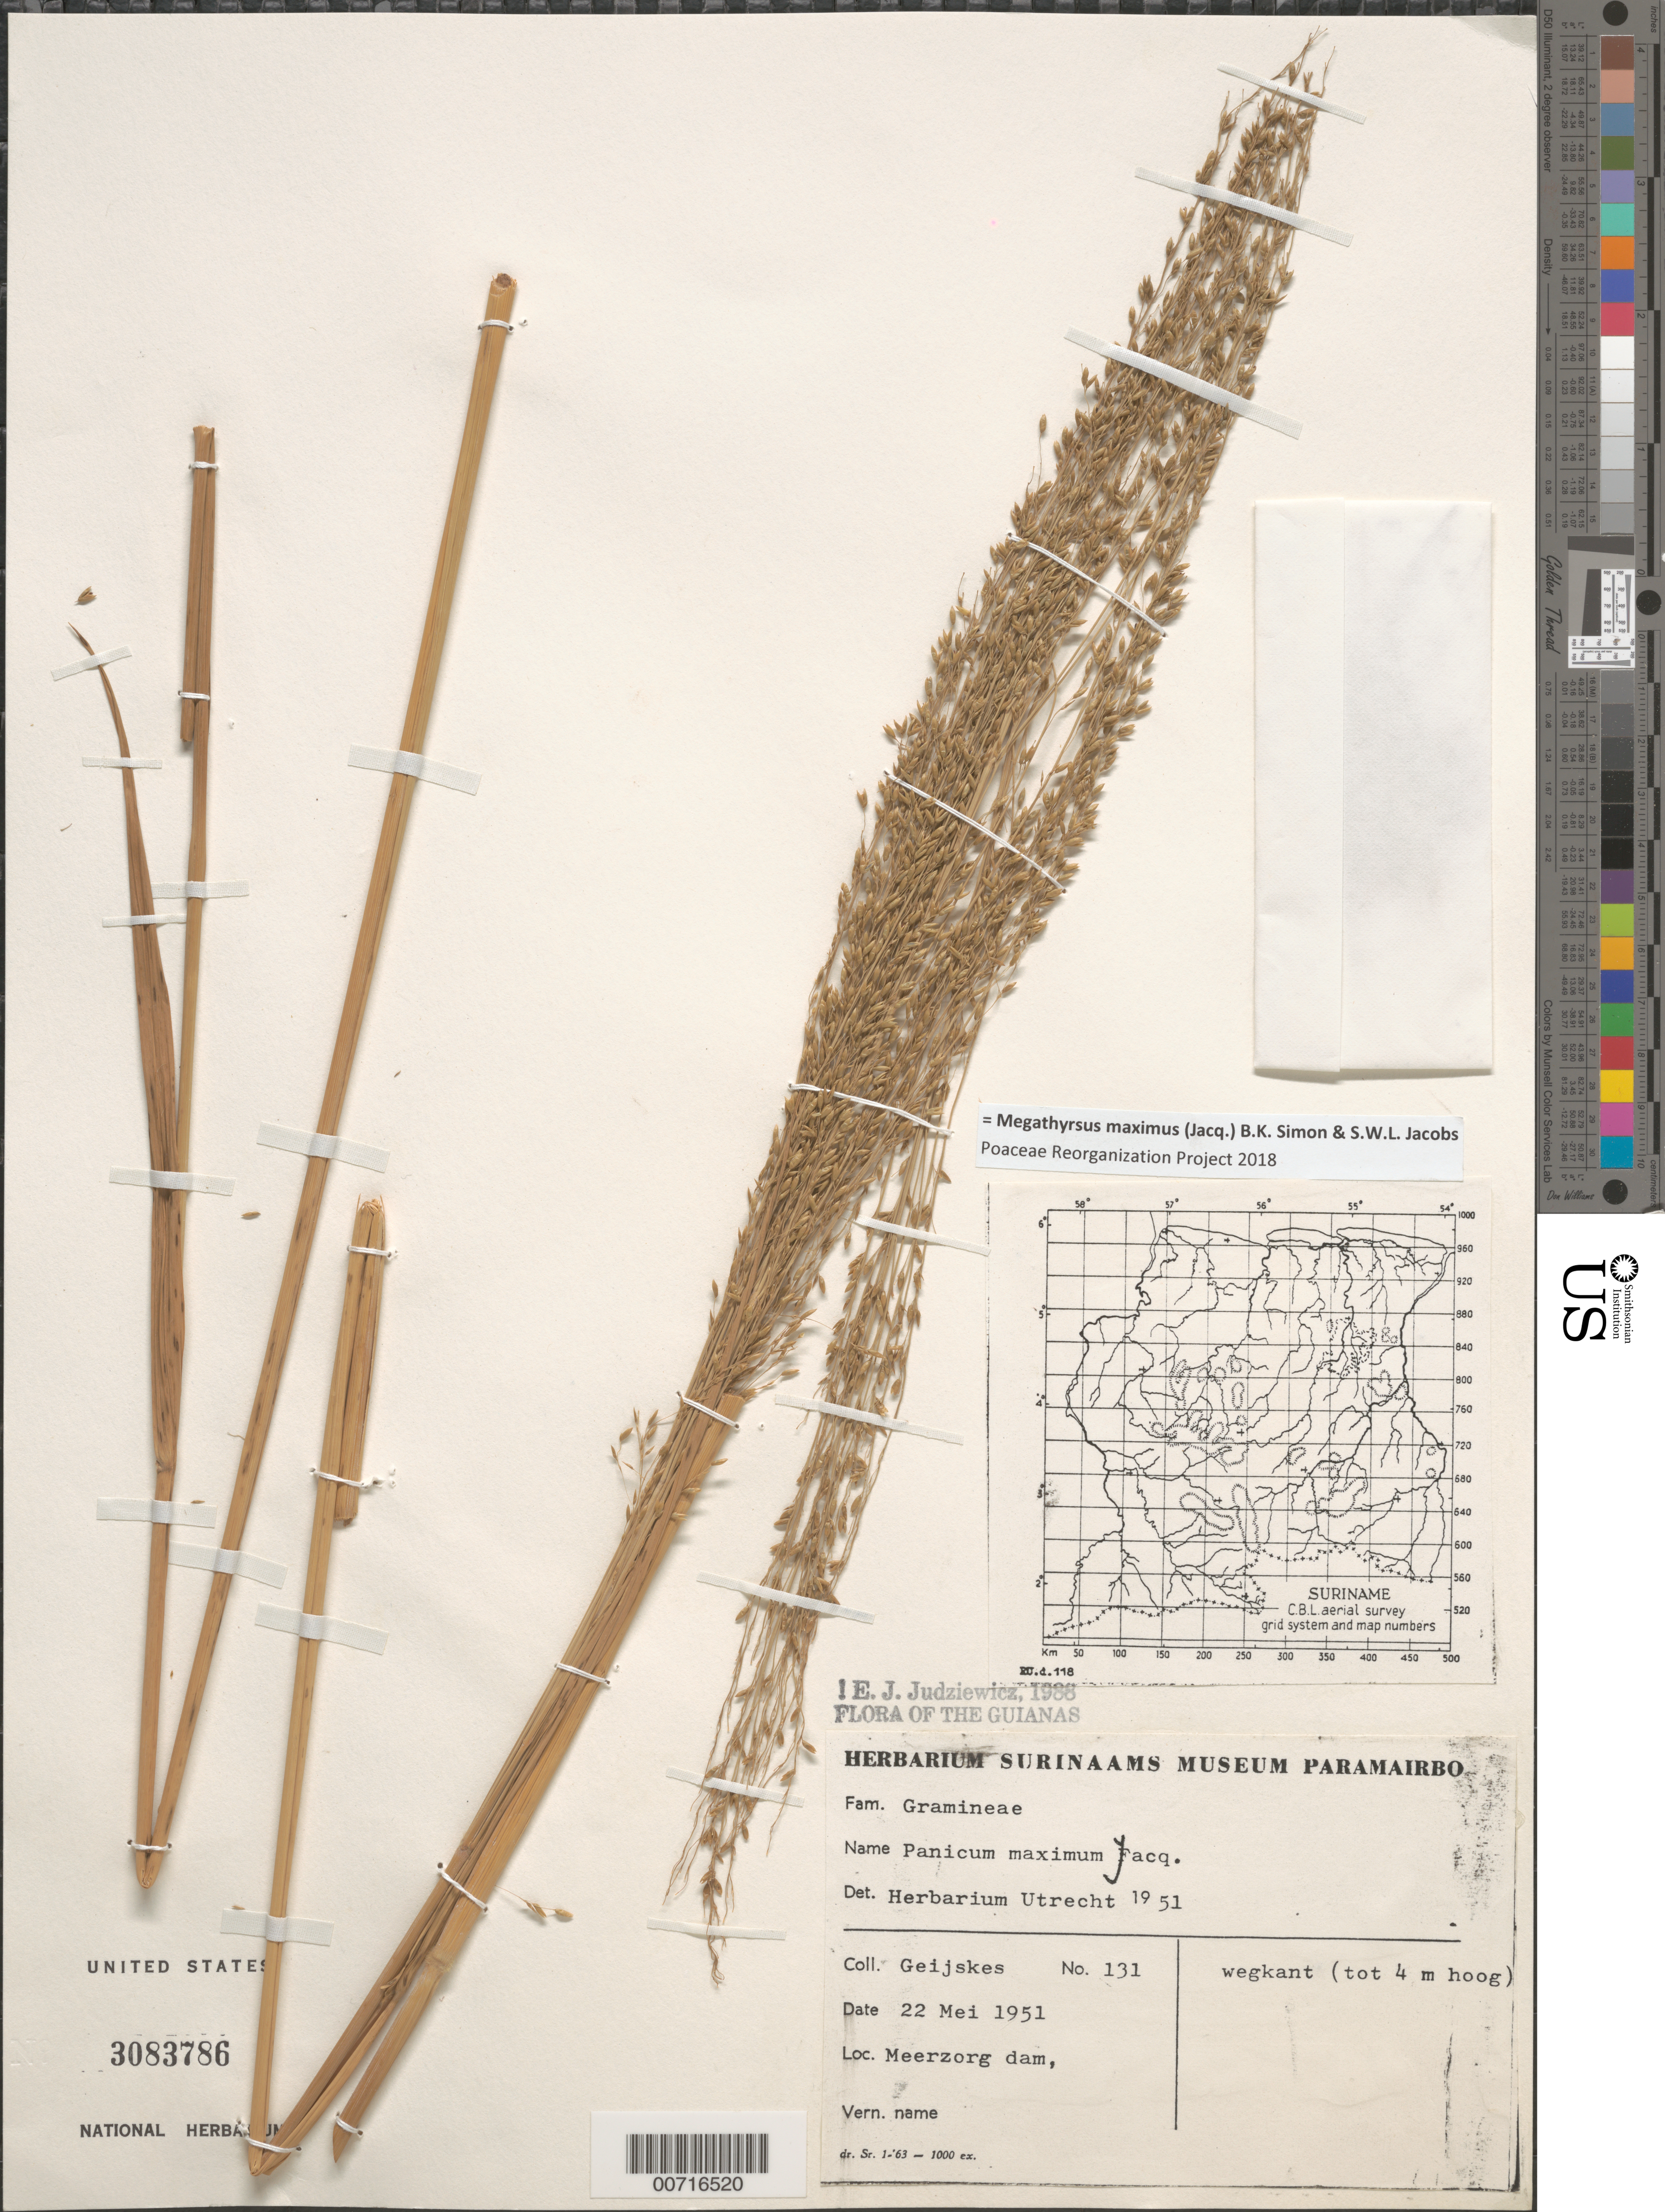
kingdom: Plantae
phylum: Tracheophyta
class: Liliopsida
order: Poales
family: Poaceae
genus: Megathyrsus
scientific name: Megathyrsus maximus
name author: (Jacq.) B.K. Simon & S.W.L. Jacobs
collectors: Geijskes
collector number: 131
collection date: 1951-05-22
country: Suriname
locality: Meerzorg dam, wegkant (tot 4 m hoog).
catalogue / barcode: US 3083786